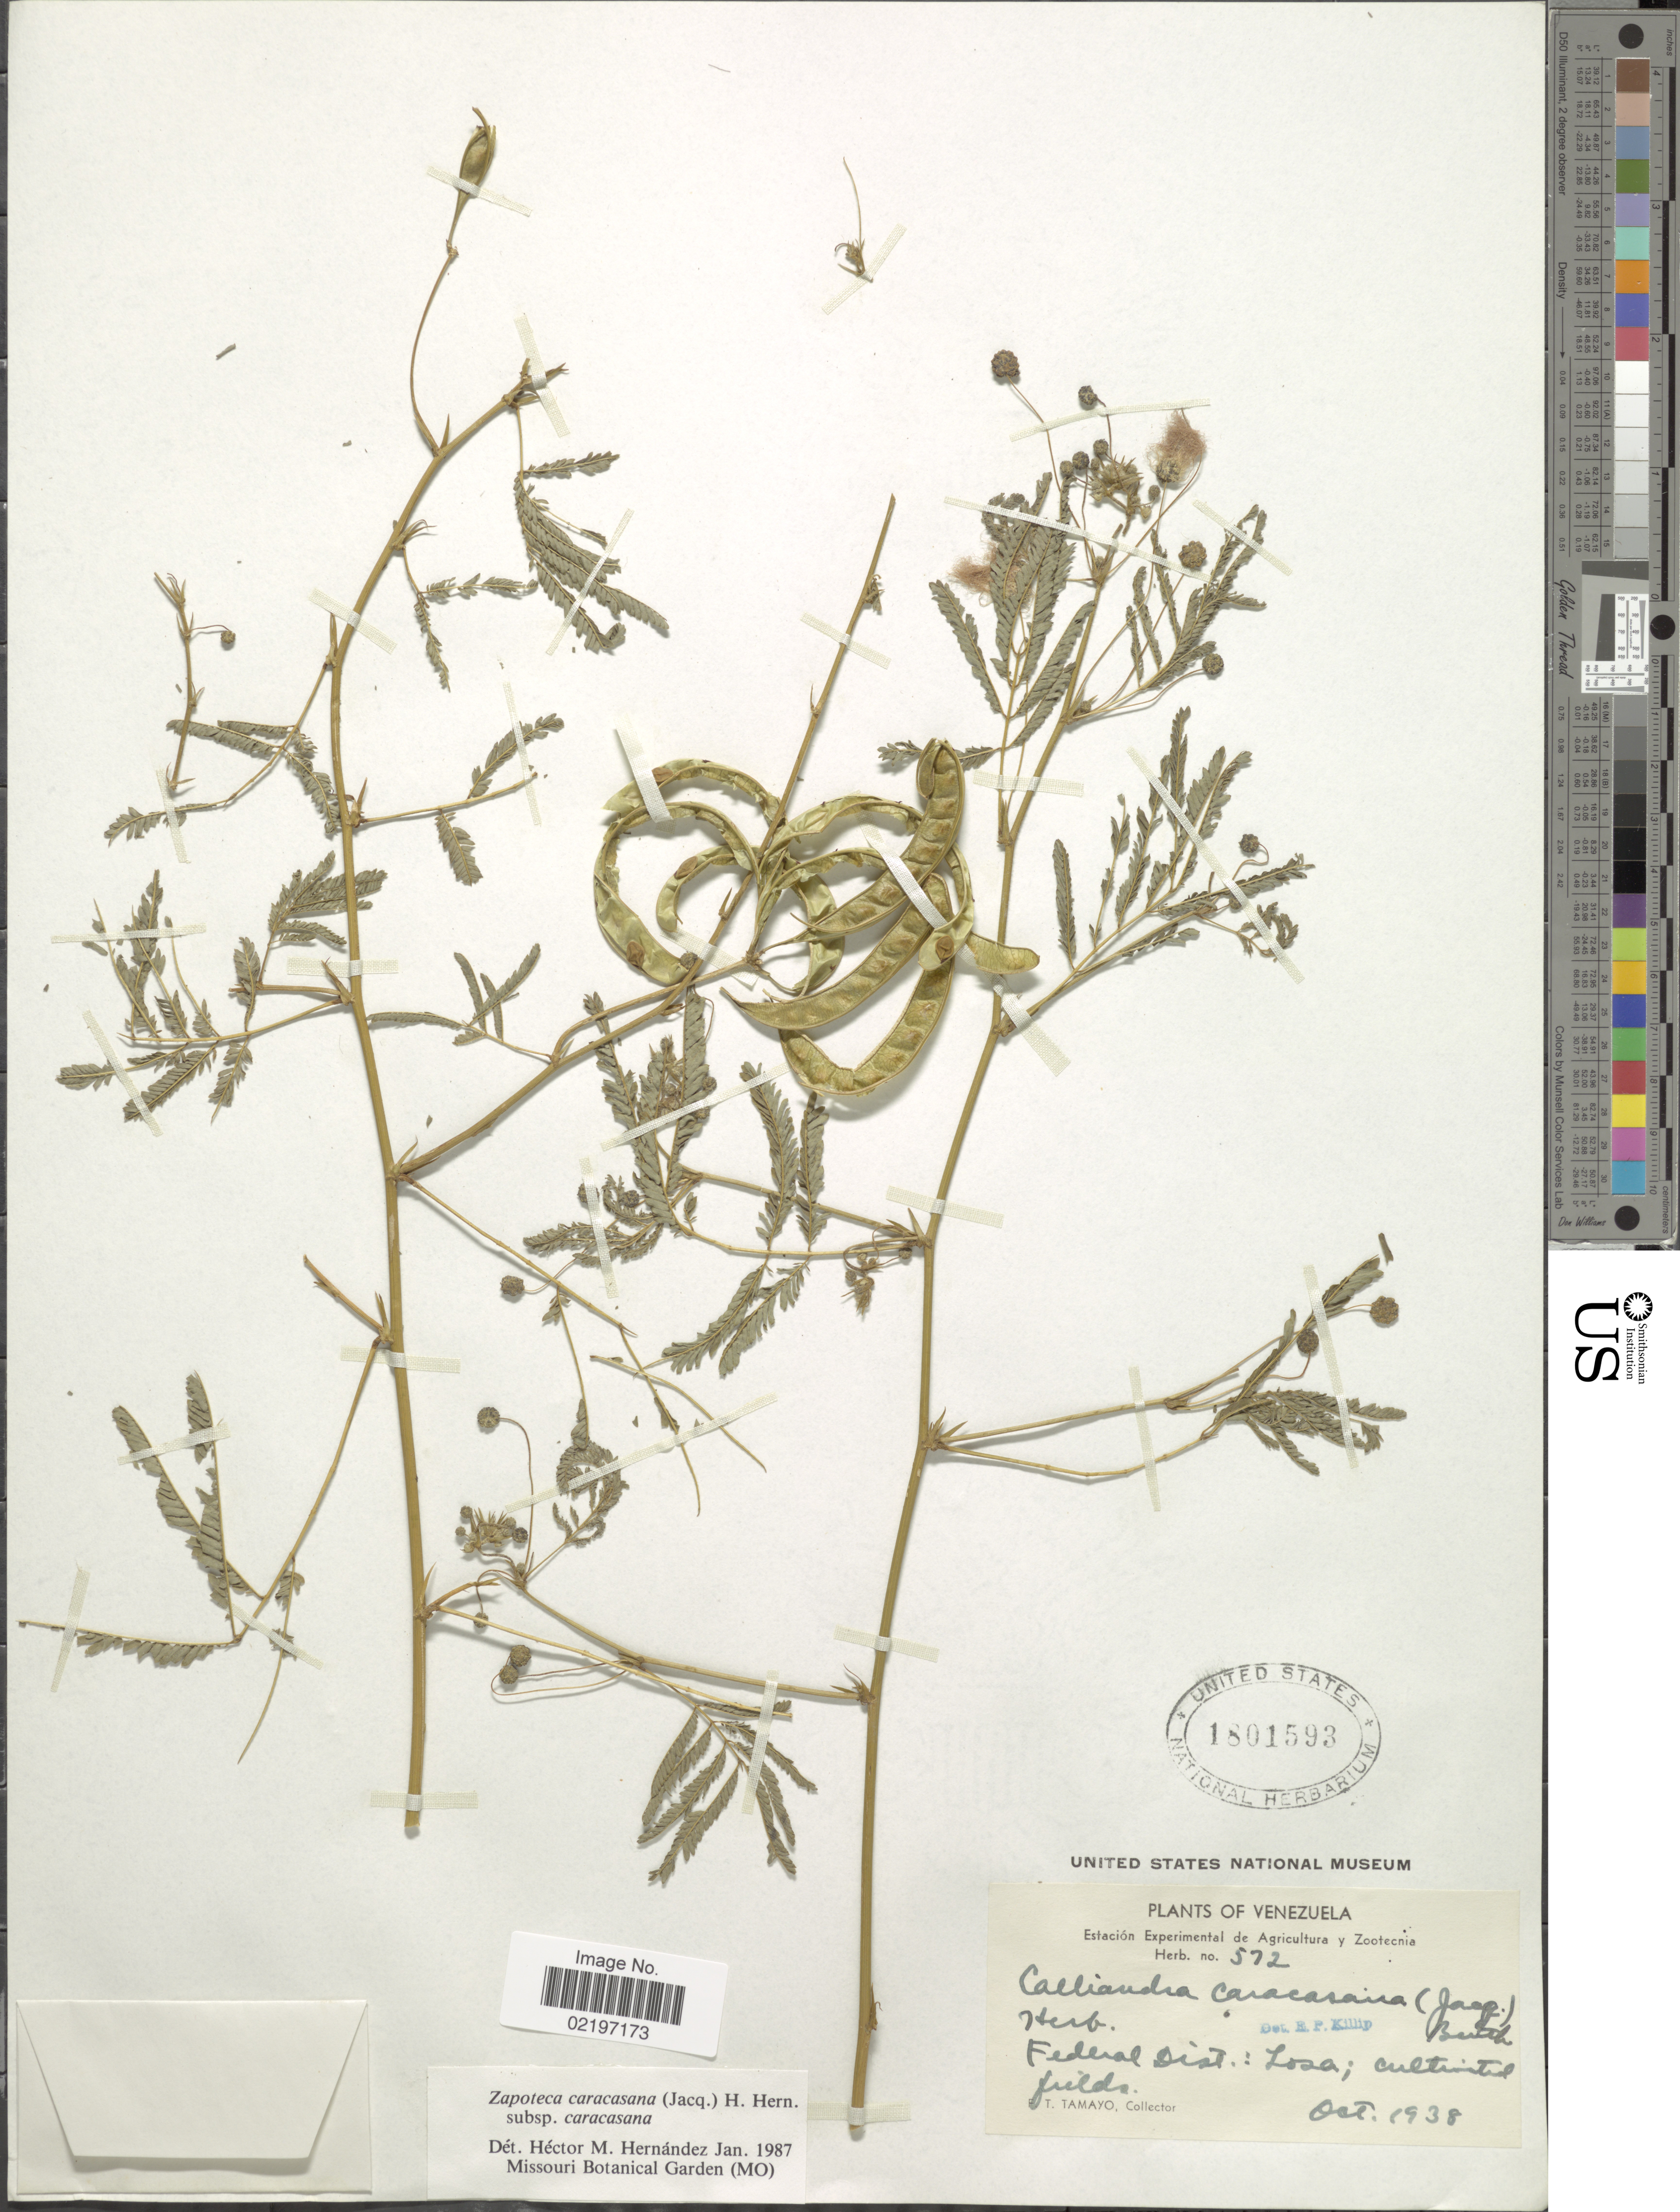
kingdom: Plantae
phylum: Tracheophyta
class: Magnoliopsida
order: Fabales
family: Fabaceae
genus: Zapoteca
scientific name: Zapoteca caracasana subsp. caracasana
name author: (Jacq.) H.M. Hern.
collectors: F. Tamayo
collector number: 572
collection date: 1938-10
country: Venezuela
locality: Federal Dist: Losa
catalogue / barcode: US 1801593